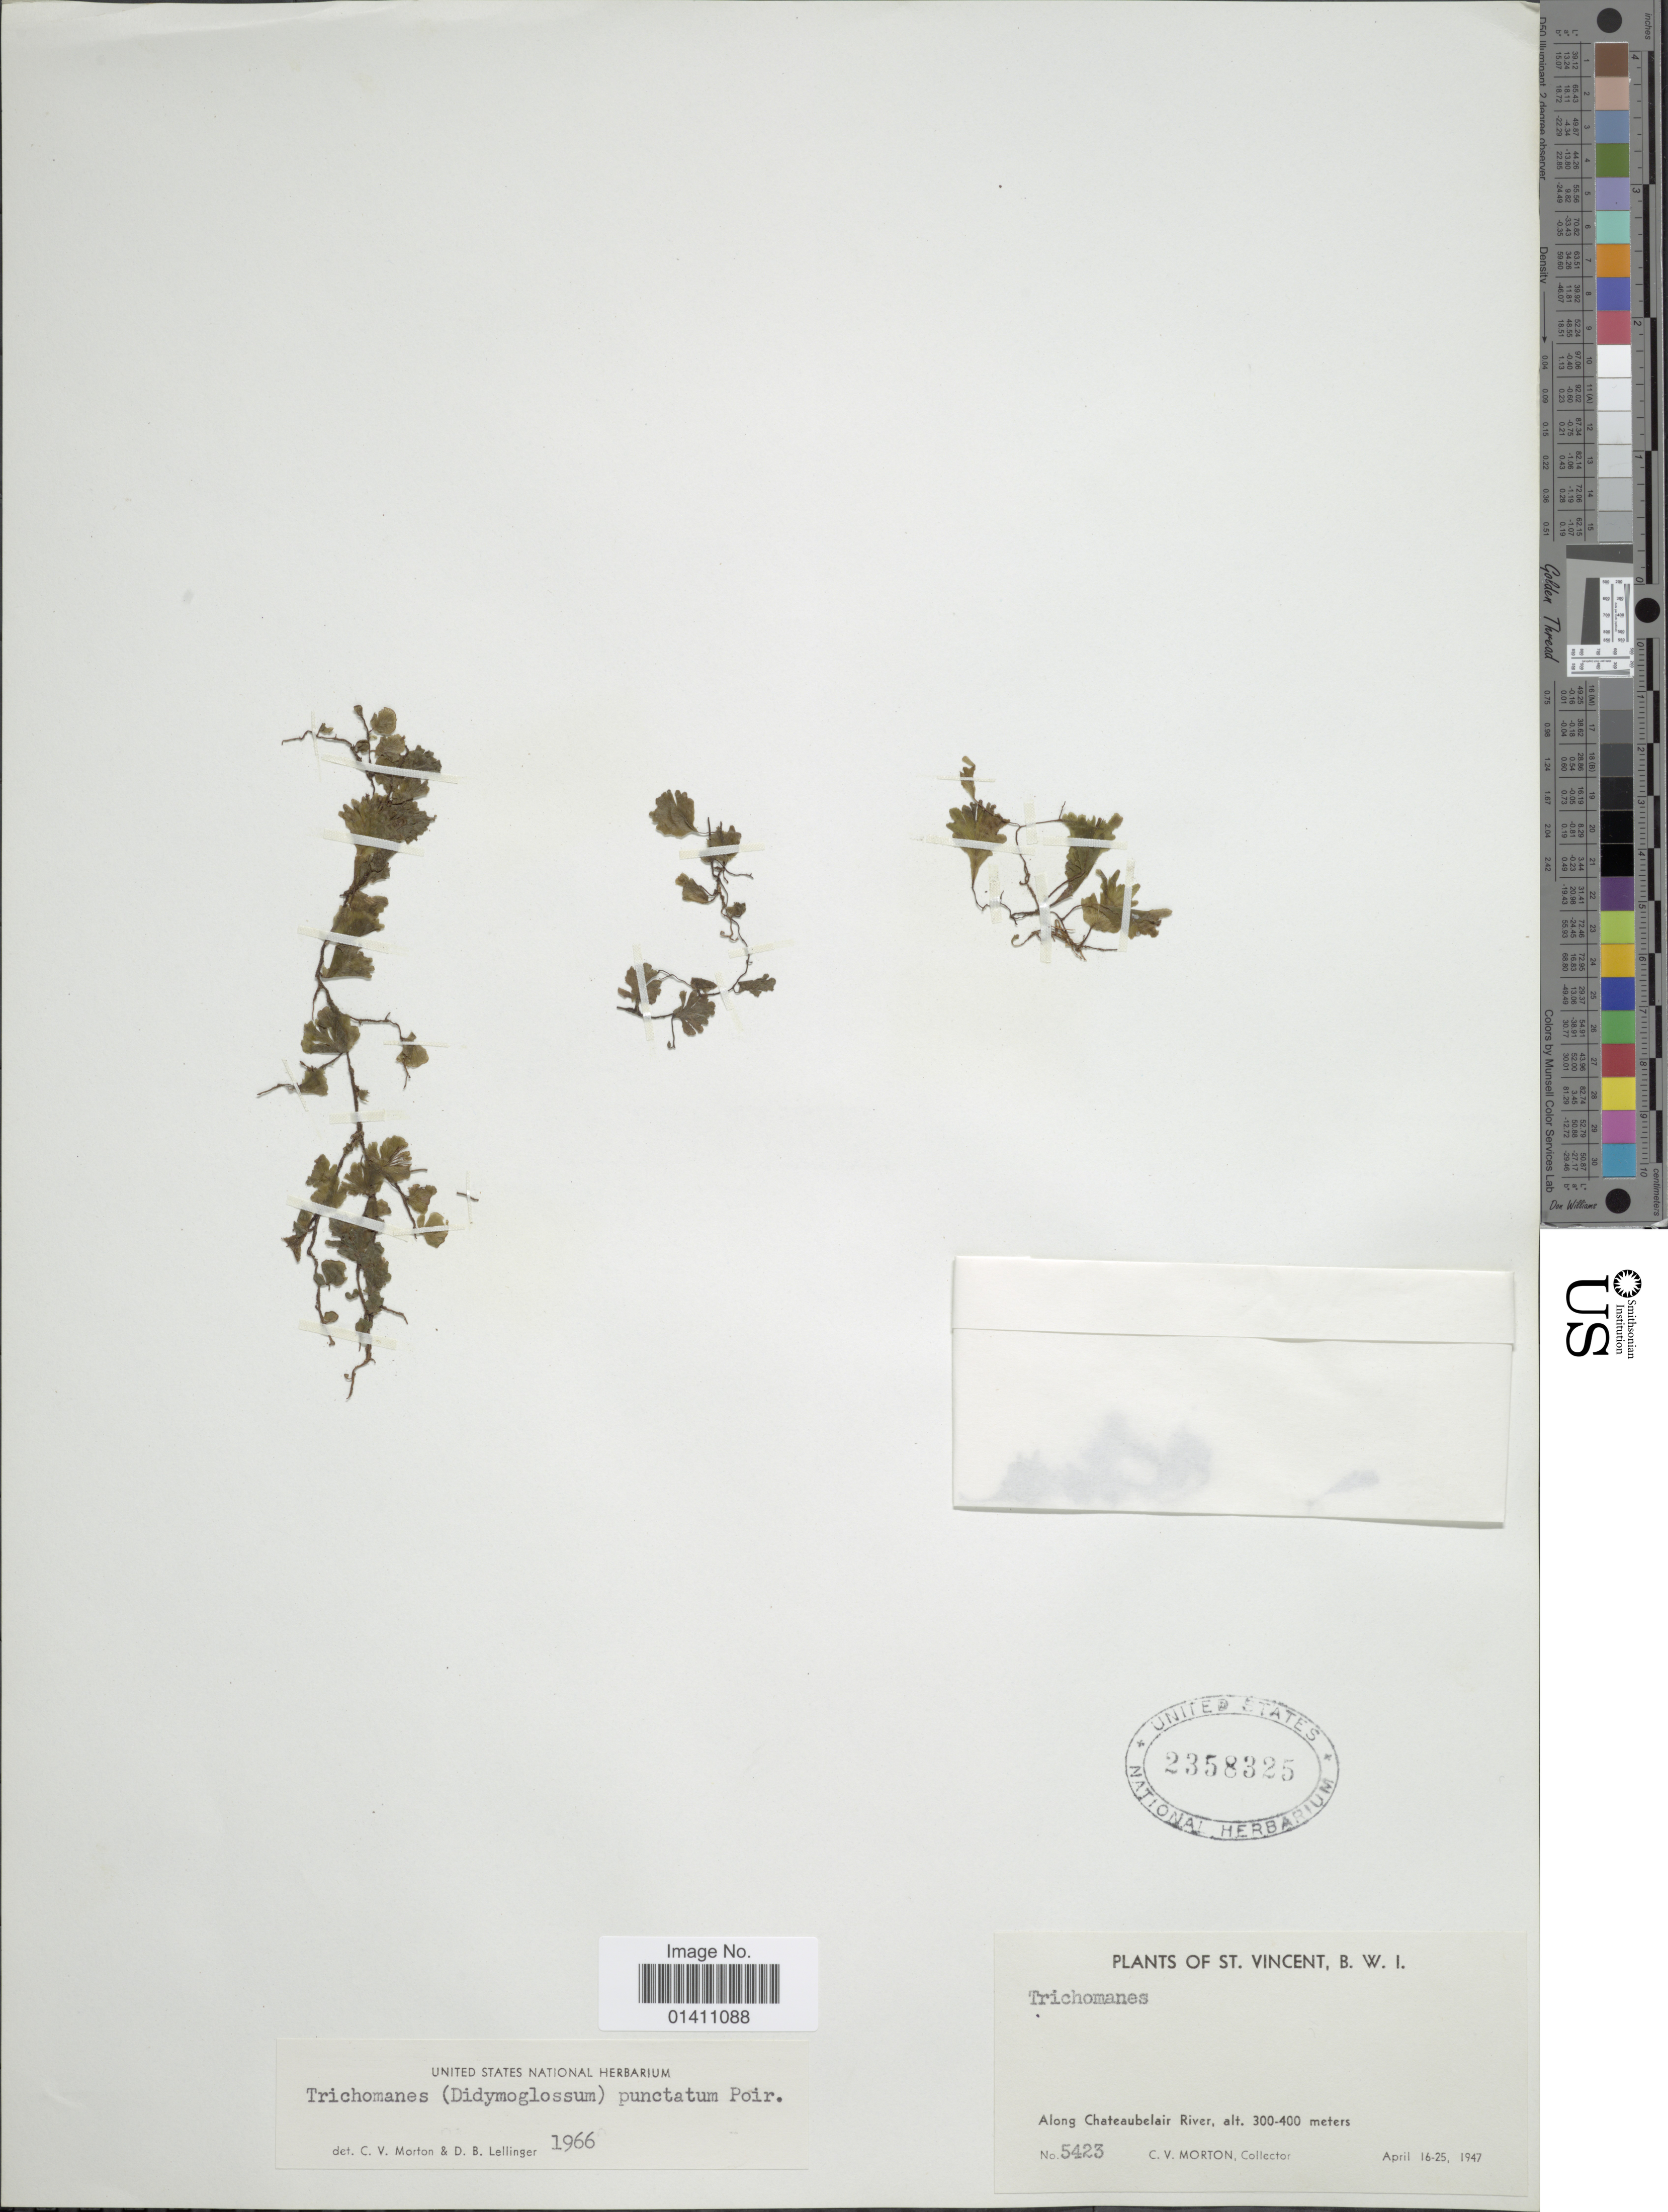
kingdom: Plantae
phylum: Tracheophyta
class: Polypodiopsida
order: Hymenophyllales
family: Hymenophyllaceae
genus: Didymoglossum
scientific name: Didymoglossum punctatum subsp. punctatum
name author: (Poir.) Desv.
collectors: C. V. Morton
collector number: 5423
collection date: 1947-04-16/1947-04-25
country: St. Vincent - Grenadines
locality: St. Vincent, B. W.I. Along Chateaubelair River.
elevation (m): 300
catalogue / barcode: US 2358325